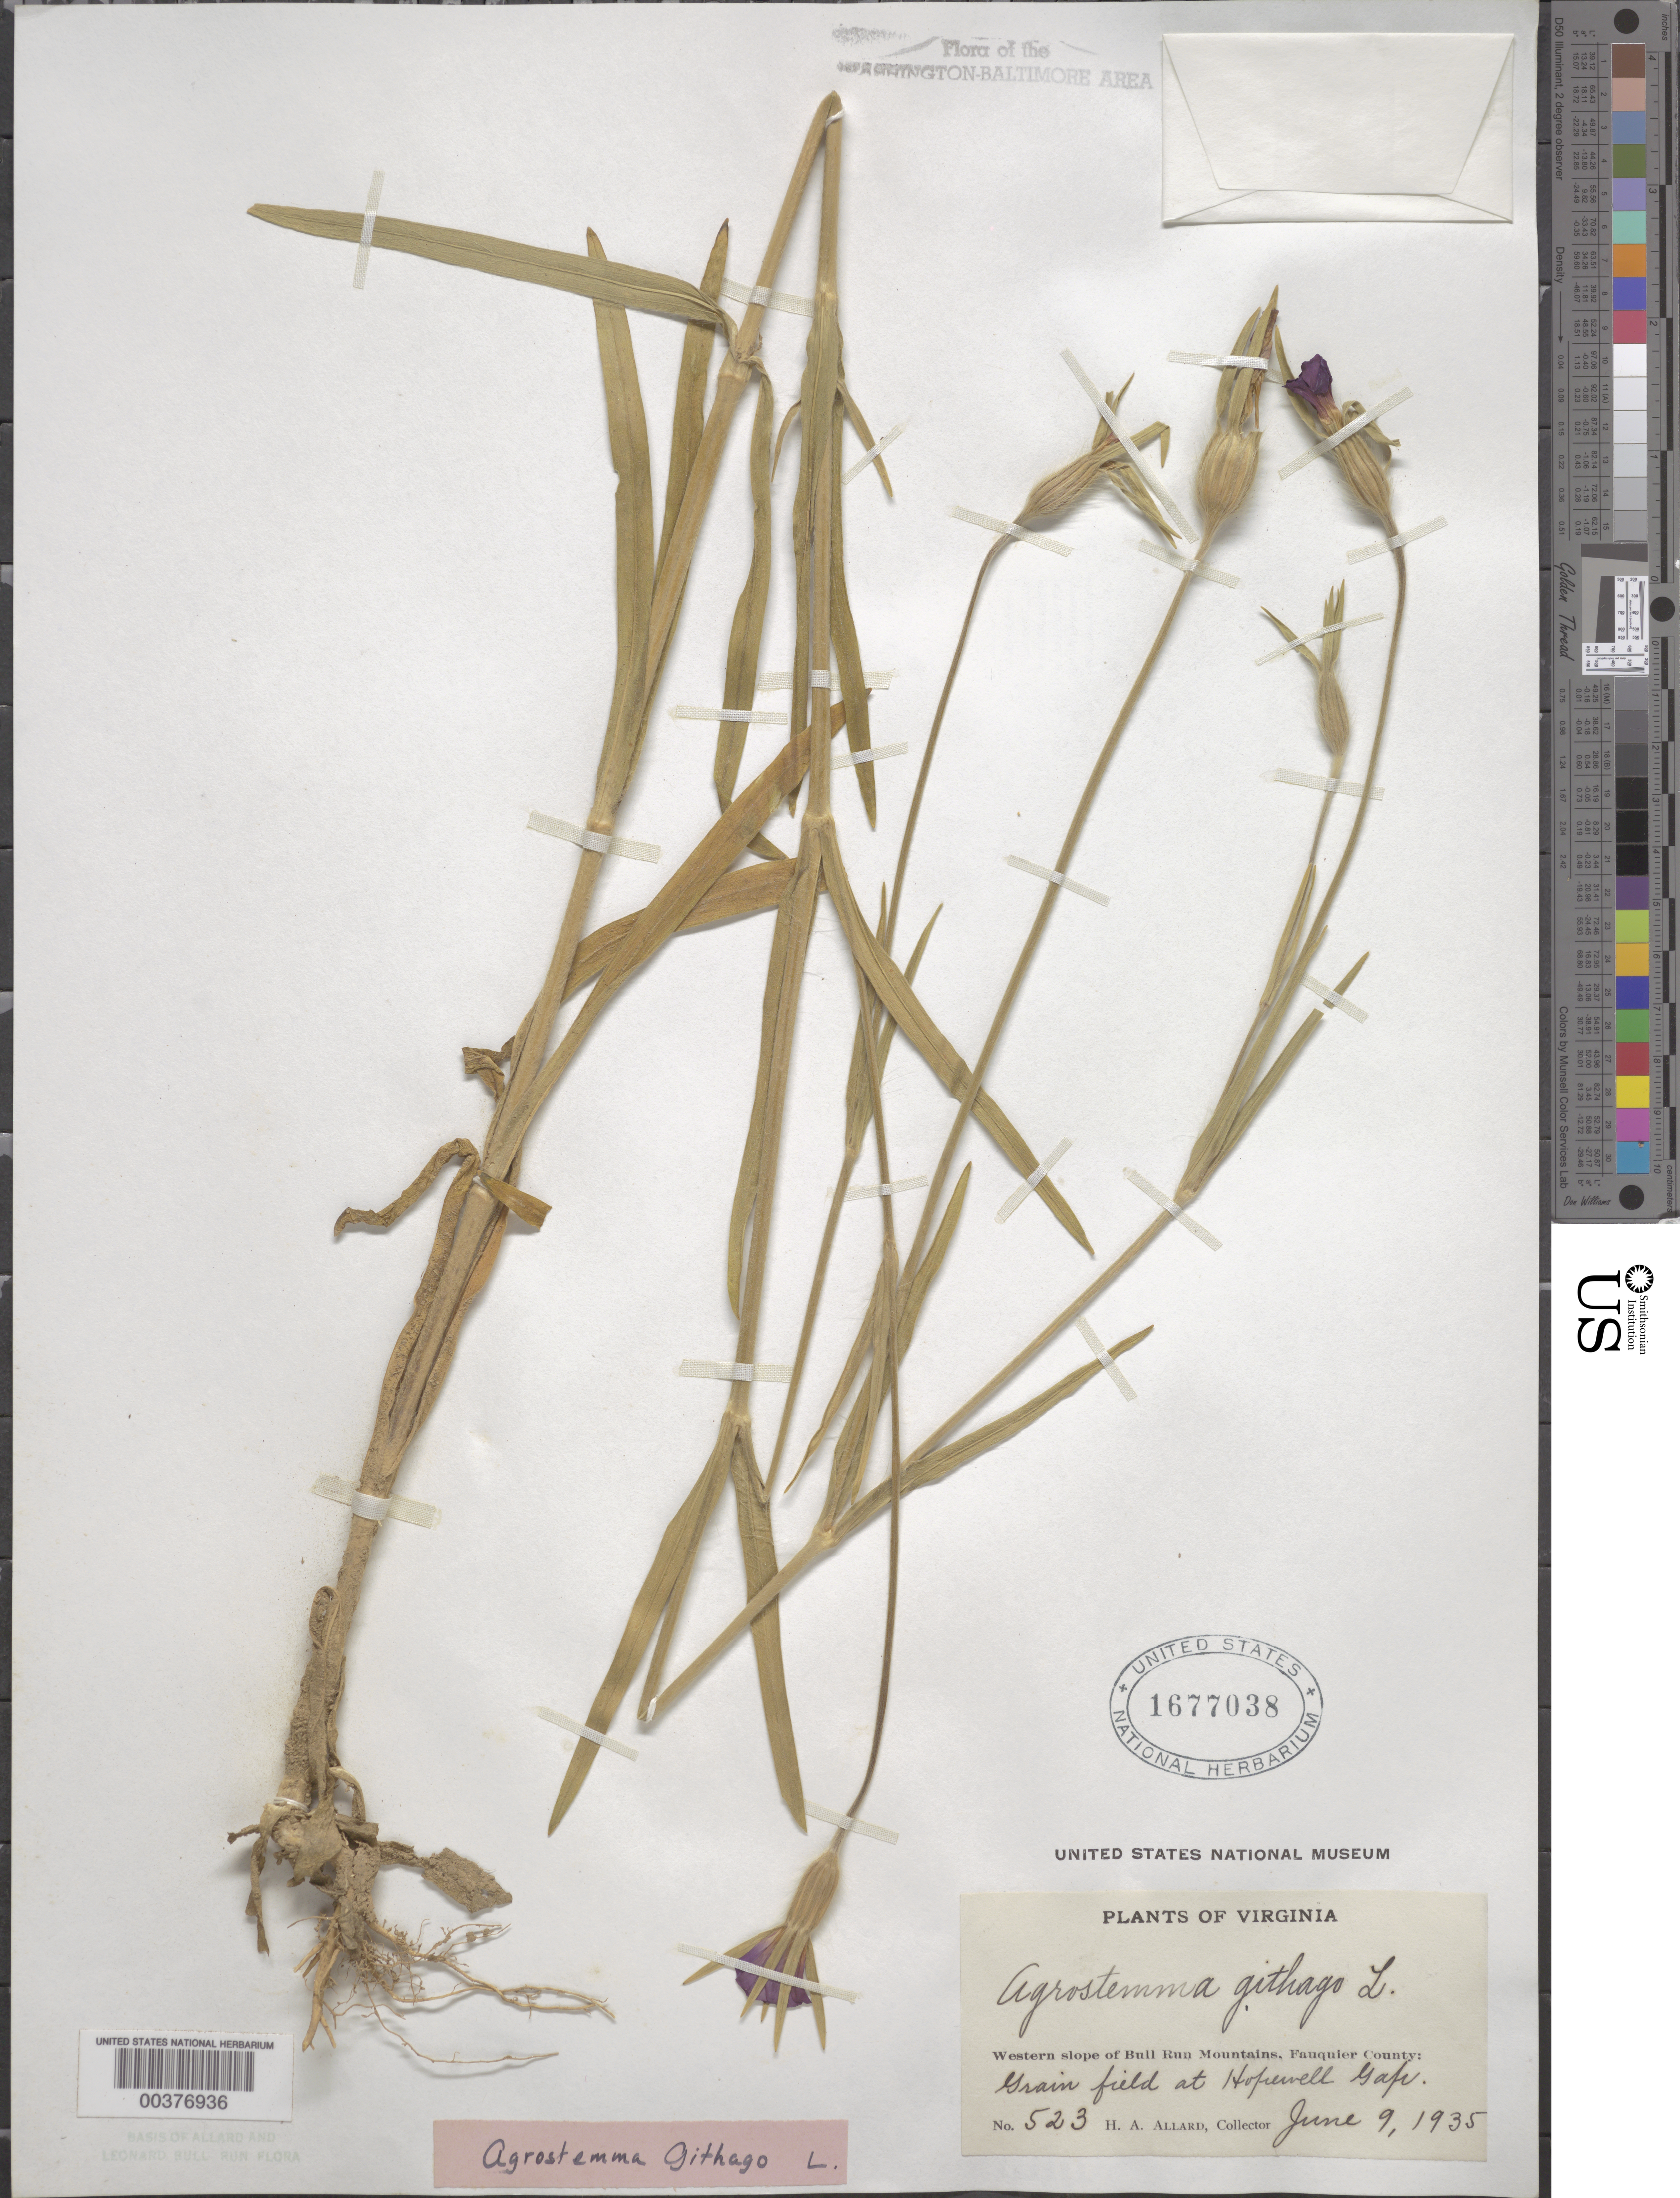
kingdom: Plantae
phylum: Tracheophyta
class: Magnoliopsida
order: Caryophyllales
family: Caryophyllaceae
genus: Agrostemma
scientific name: Agrostemma githago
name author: L.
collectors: H. A. Allard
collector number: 523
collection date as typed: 09 Jun 1935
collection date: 1935-06-09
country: United States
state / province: Virginia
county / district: Fauquier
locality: Hopewell Gap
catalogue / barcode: US 1677038